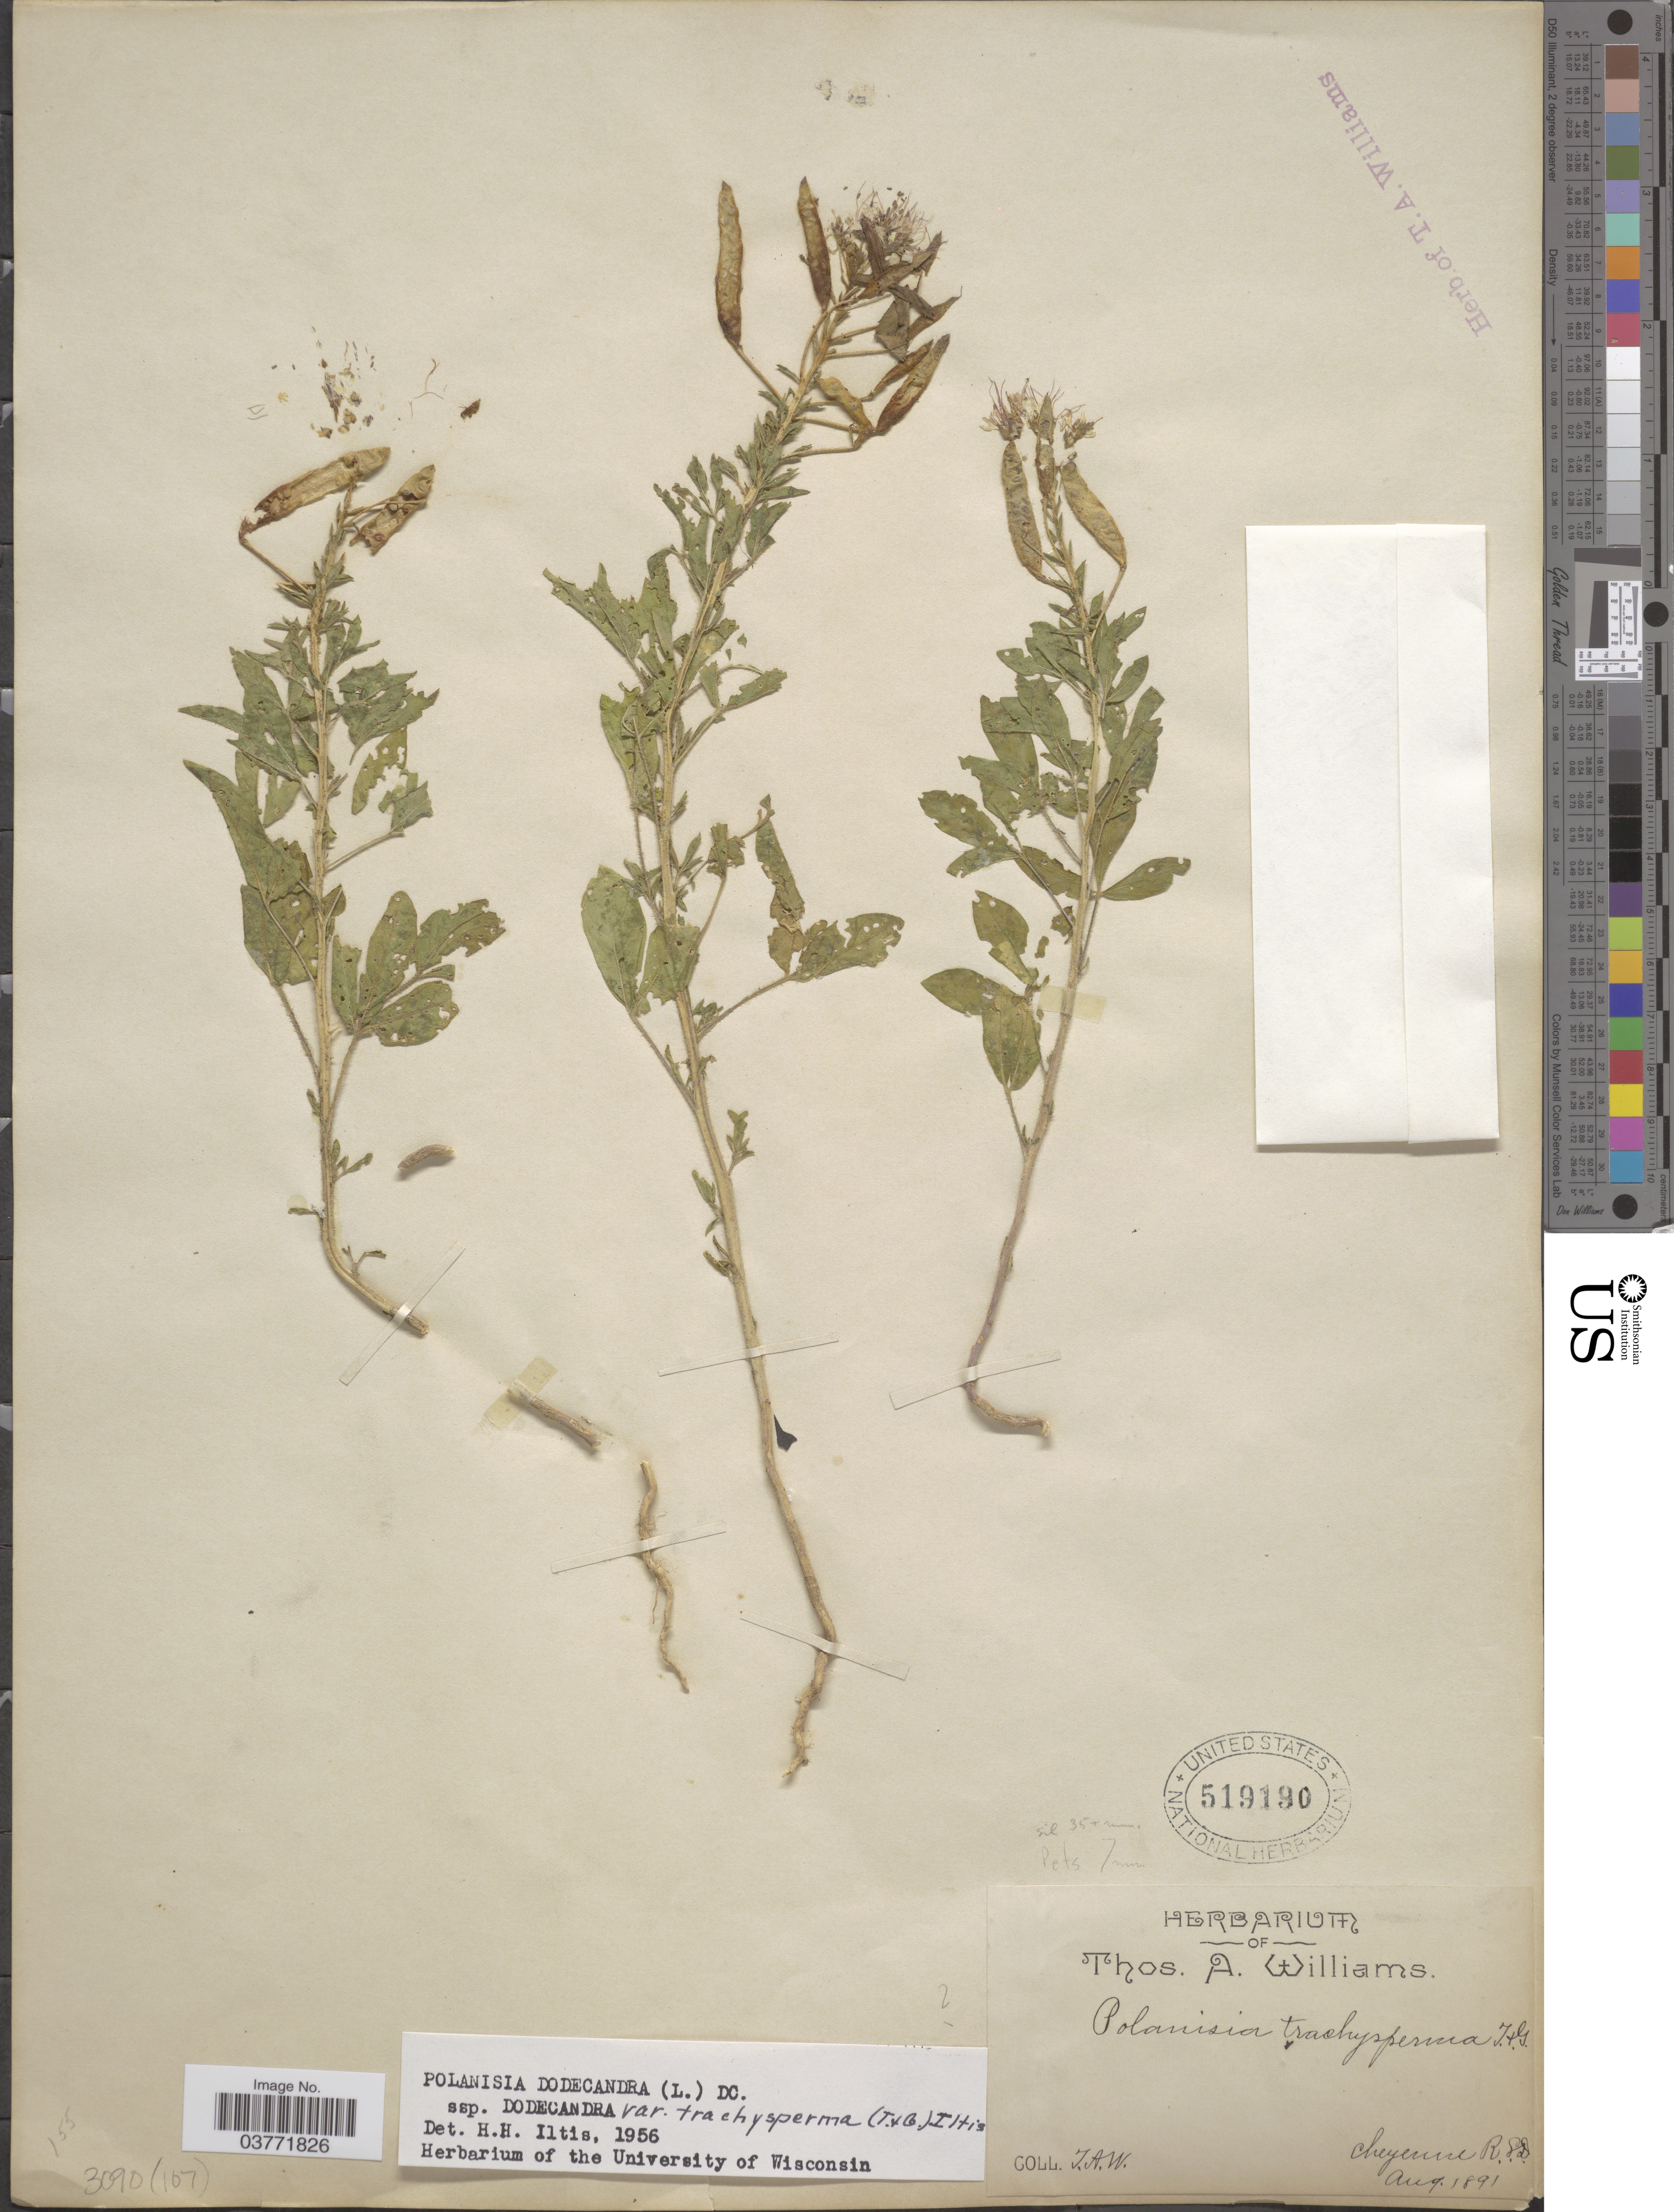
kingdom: Plantae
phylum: Tracheophyta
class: Magnoliopsida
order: Brassicales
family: Cleomaceae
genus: Polanisia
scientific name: Polanisia trachysperma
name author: Torr. & A. Gray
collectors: T. A. Williams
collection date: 1891-08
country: United States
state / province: South Dakota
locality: Cheyenne R. S. D.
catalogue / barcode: US 519190